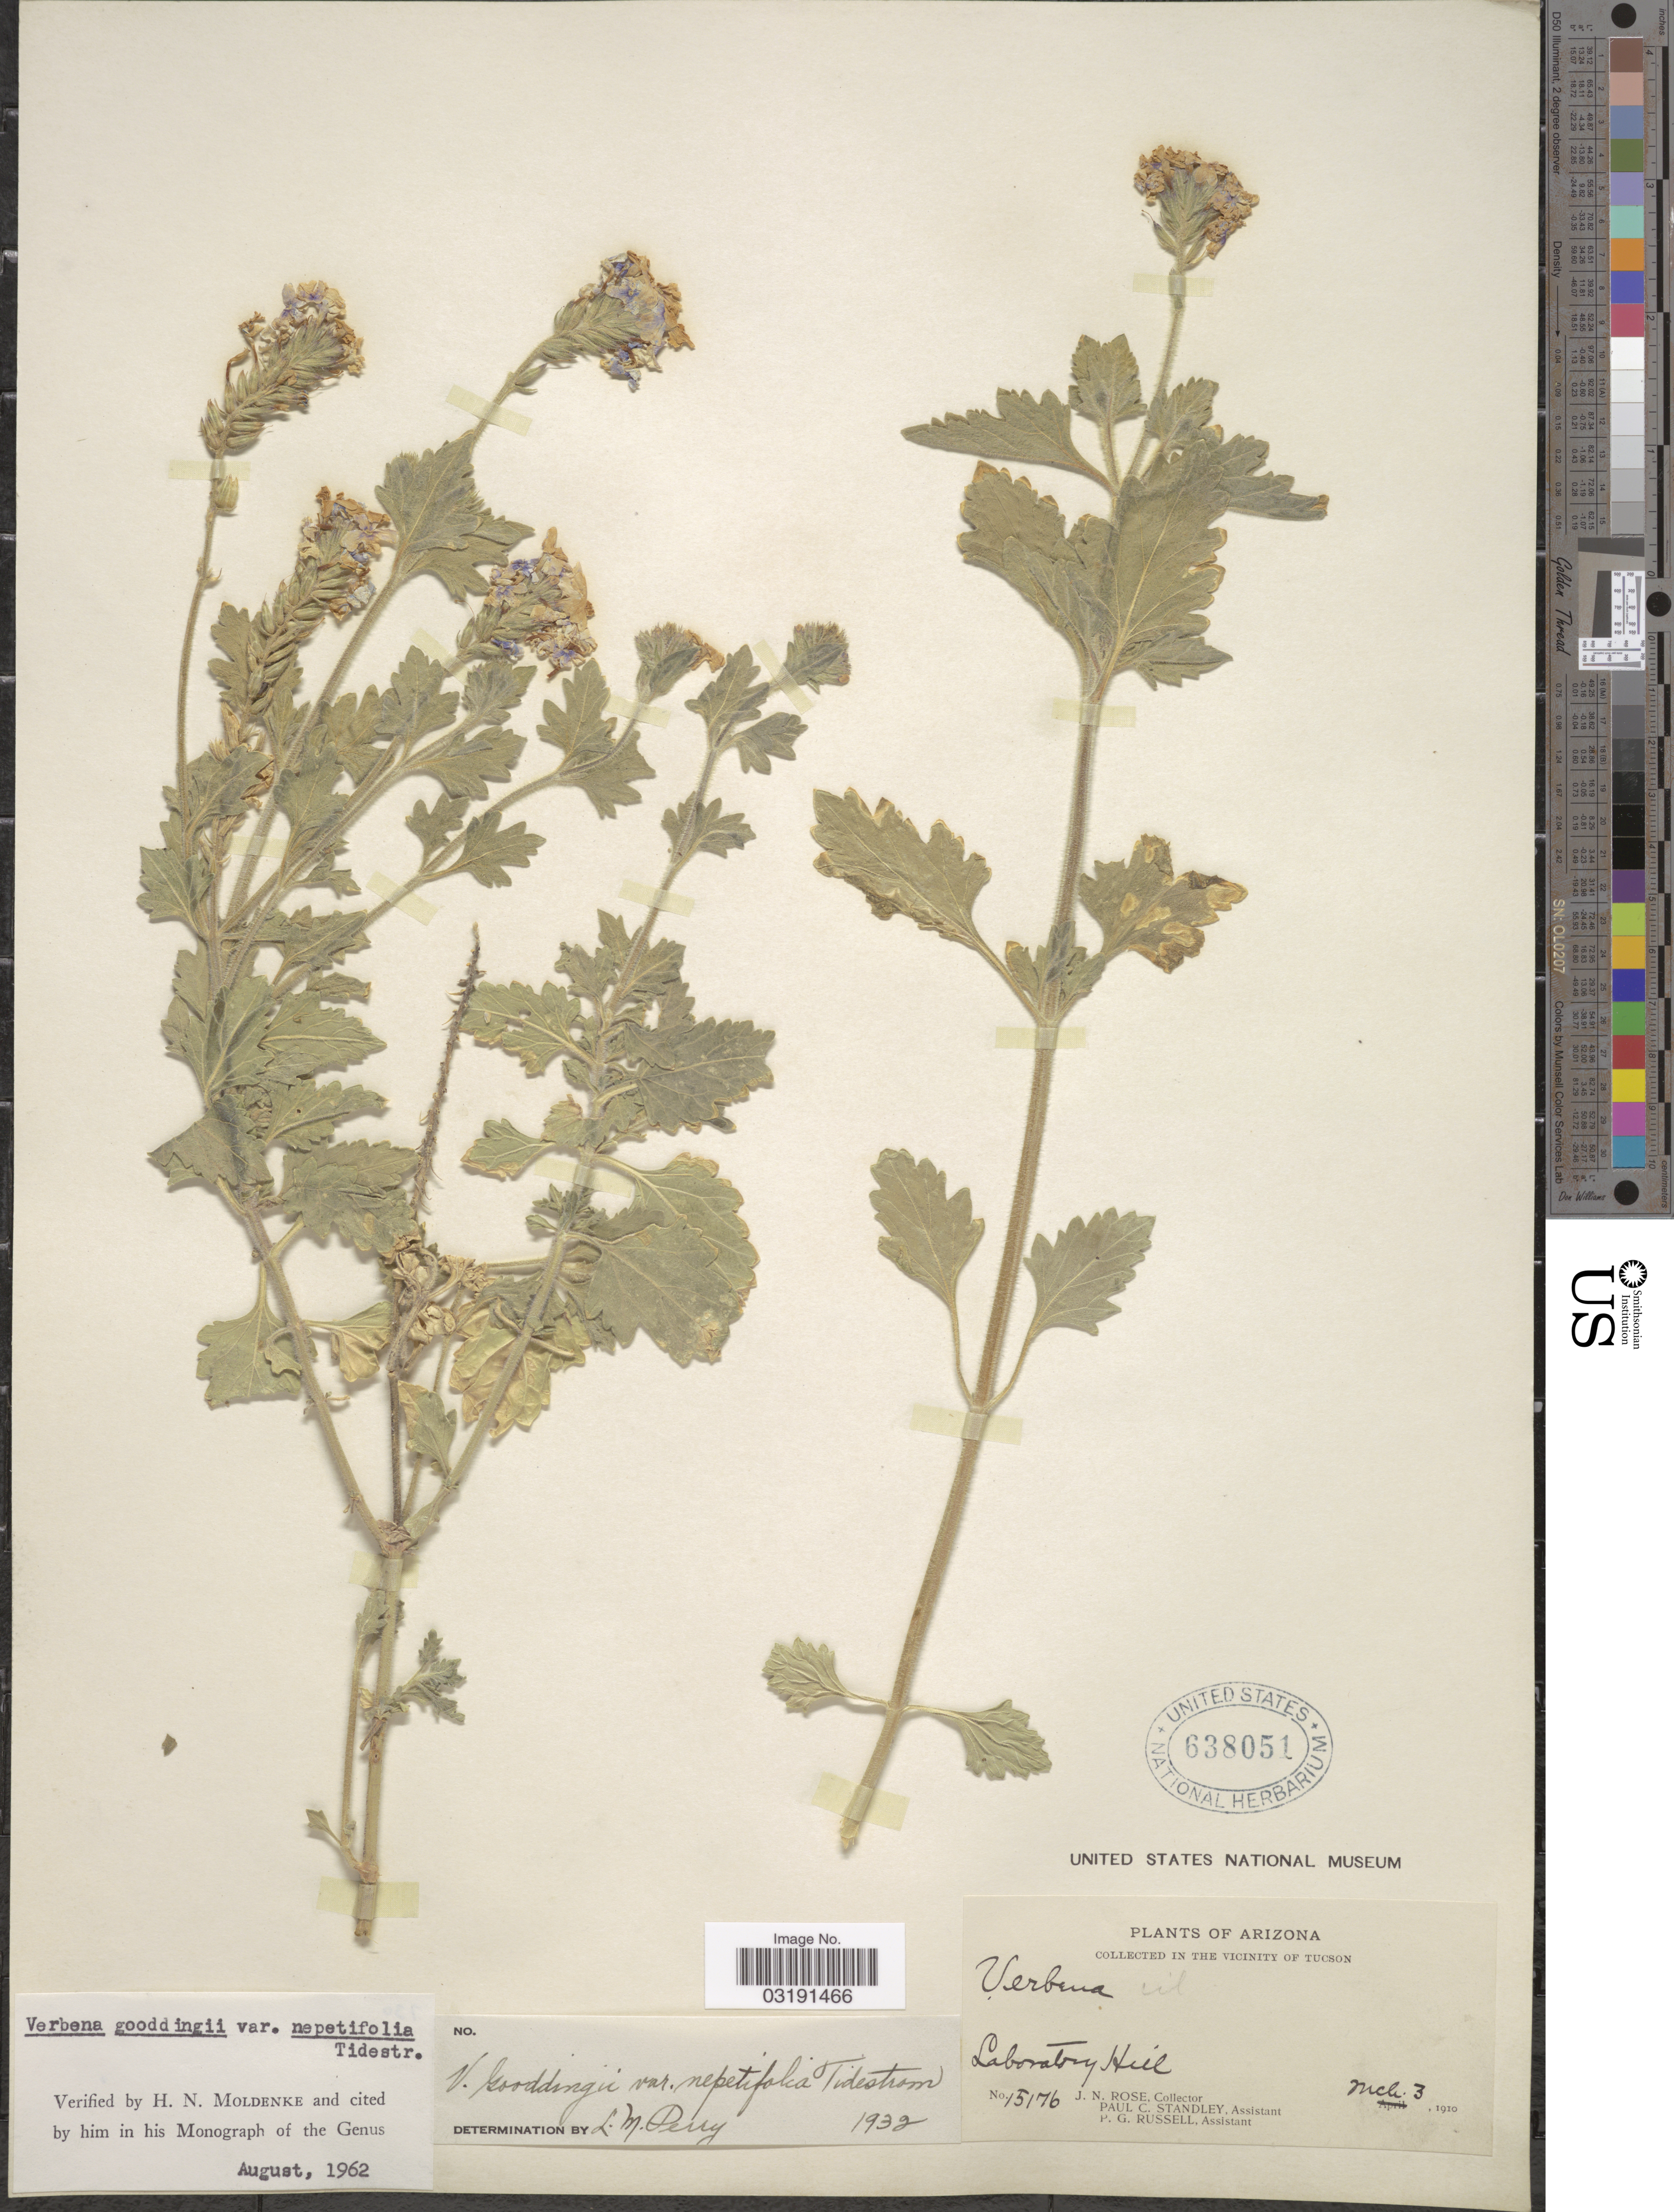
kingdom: Plantae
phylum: Tracheophyta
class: Magnoliopsida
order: Lamiales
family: Verbenaceae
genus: Verbena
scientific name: Verbena gooddingii var. nepetifolia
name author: Tidestr.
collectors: J. N. Rose, P. C. Standley & P. G. Russell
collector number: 15176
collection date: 1910-03-03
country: United States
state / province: Arizona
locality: Vicinity of Tucson. Laboratory Hill.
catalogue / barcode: US 638051